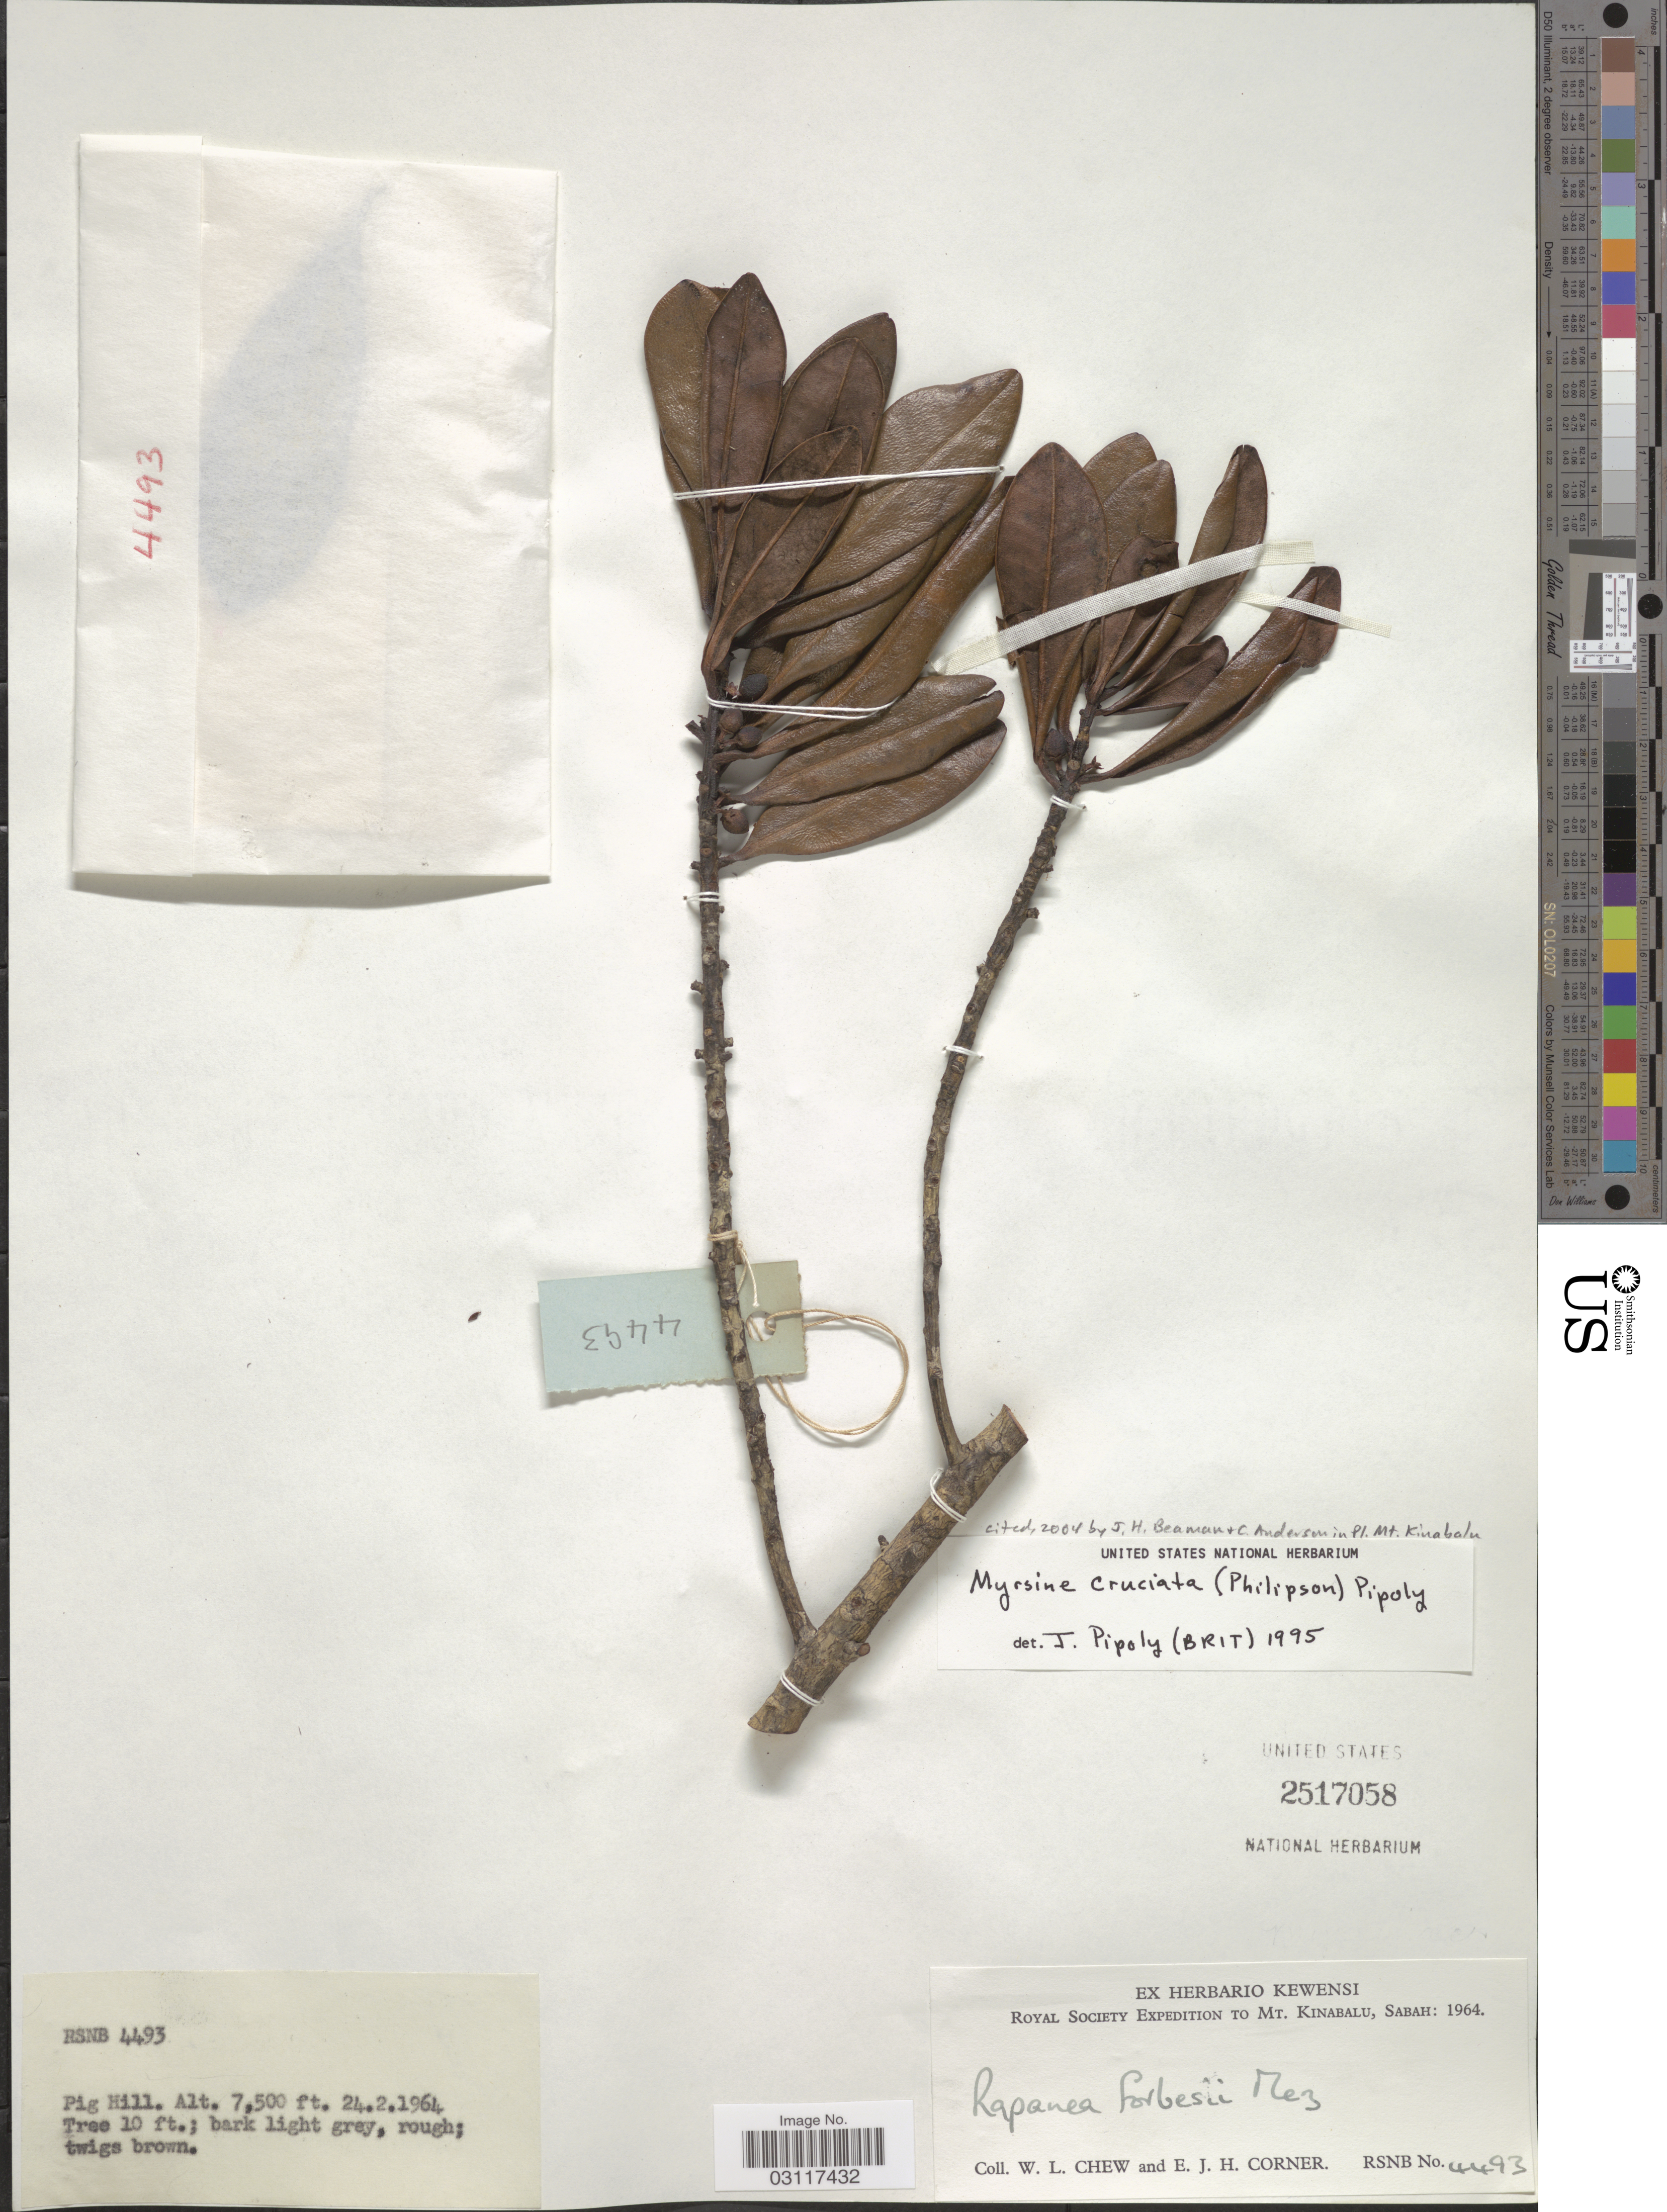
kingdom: Plantae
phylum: Tracheophyta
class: Magnoliopsida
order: Ericales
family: Primulaceae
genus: Myrsine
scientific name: Myrsine cruciata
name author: (Philipson) Pipoly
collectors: W. Chew & E. Corner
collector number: RSNB 4493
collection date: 1964-02-24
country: Malaysia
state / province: Sabah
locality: Mt. Kinabalu, Sabah: Pig Hill.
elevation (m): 2286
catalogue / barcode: US 2517058